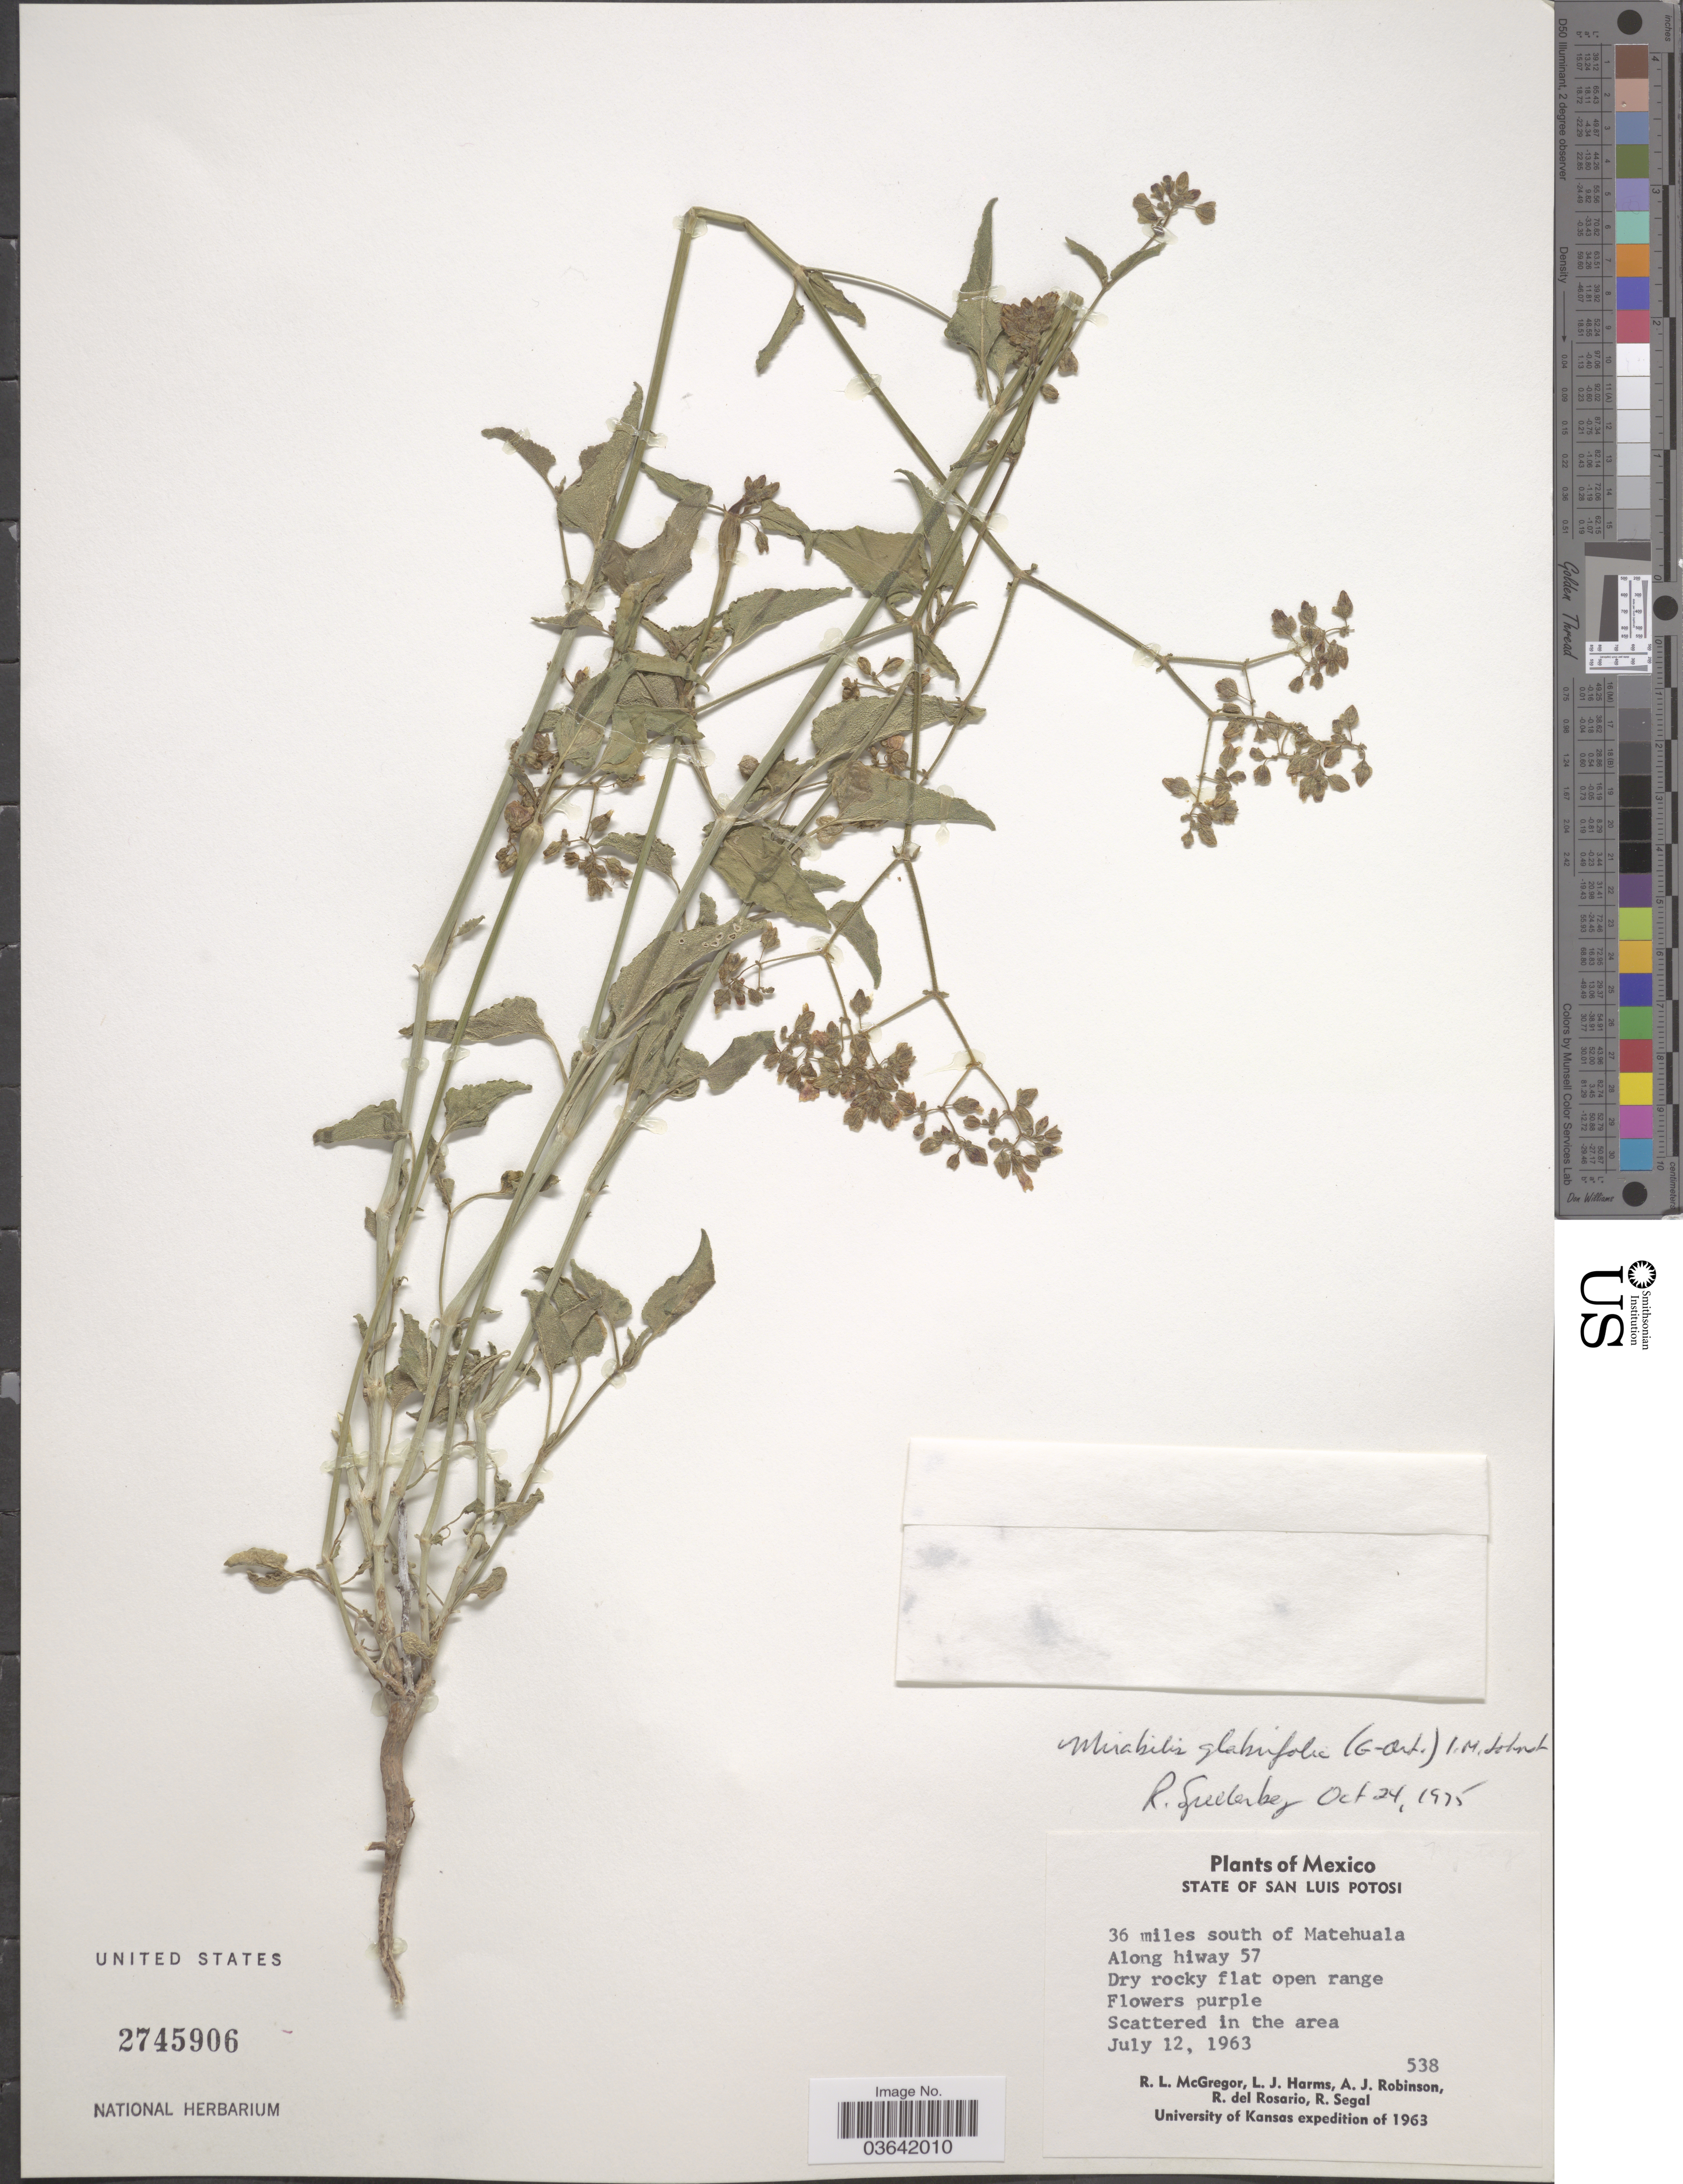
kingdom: Plantae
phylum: Tracheophyta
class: Magnoliopsida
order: Caryophyllales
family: Nyctaginaceae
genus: Mirabilis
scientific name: Mirabilis glabrifolia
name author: (Ort.) I.M. Johnst.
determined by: Spellenberg, R.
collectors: R. McGregor, L. Harms, A. J. Robinson, R. del Rosario & R. Segal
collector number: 538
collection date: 1963-07-12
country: Mexico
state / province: San Luis Potosí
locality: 36 miles south of Matehuala. Along hiway 57.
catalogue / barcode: US 2745906